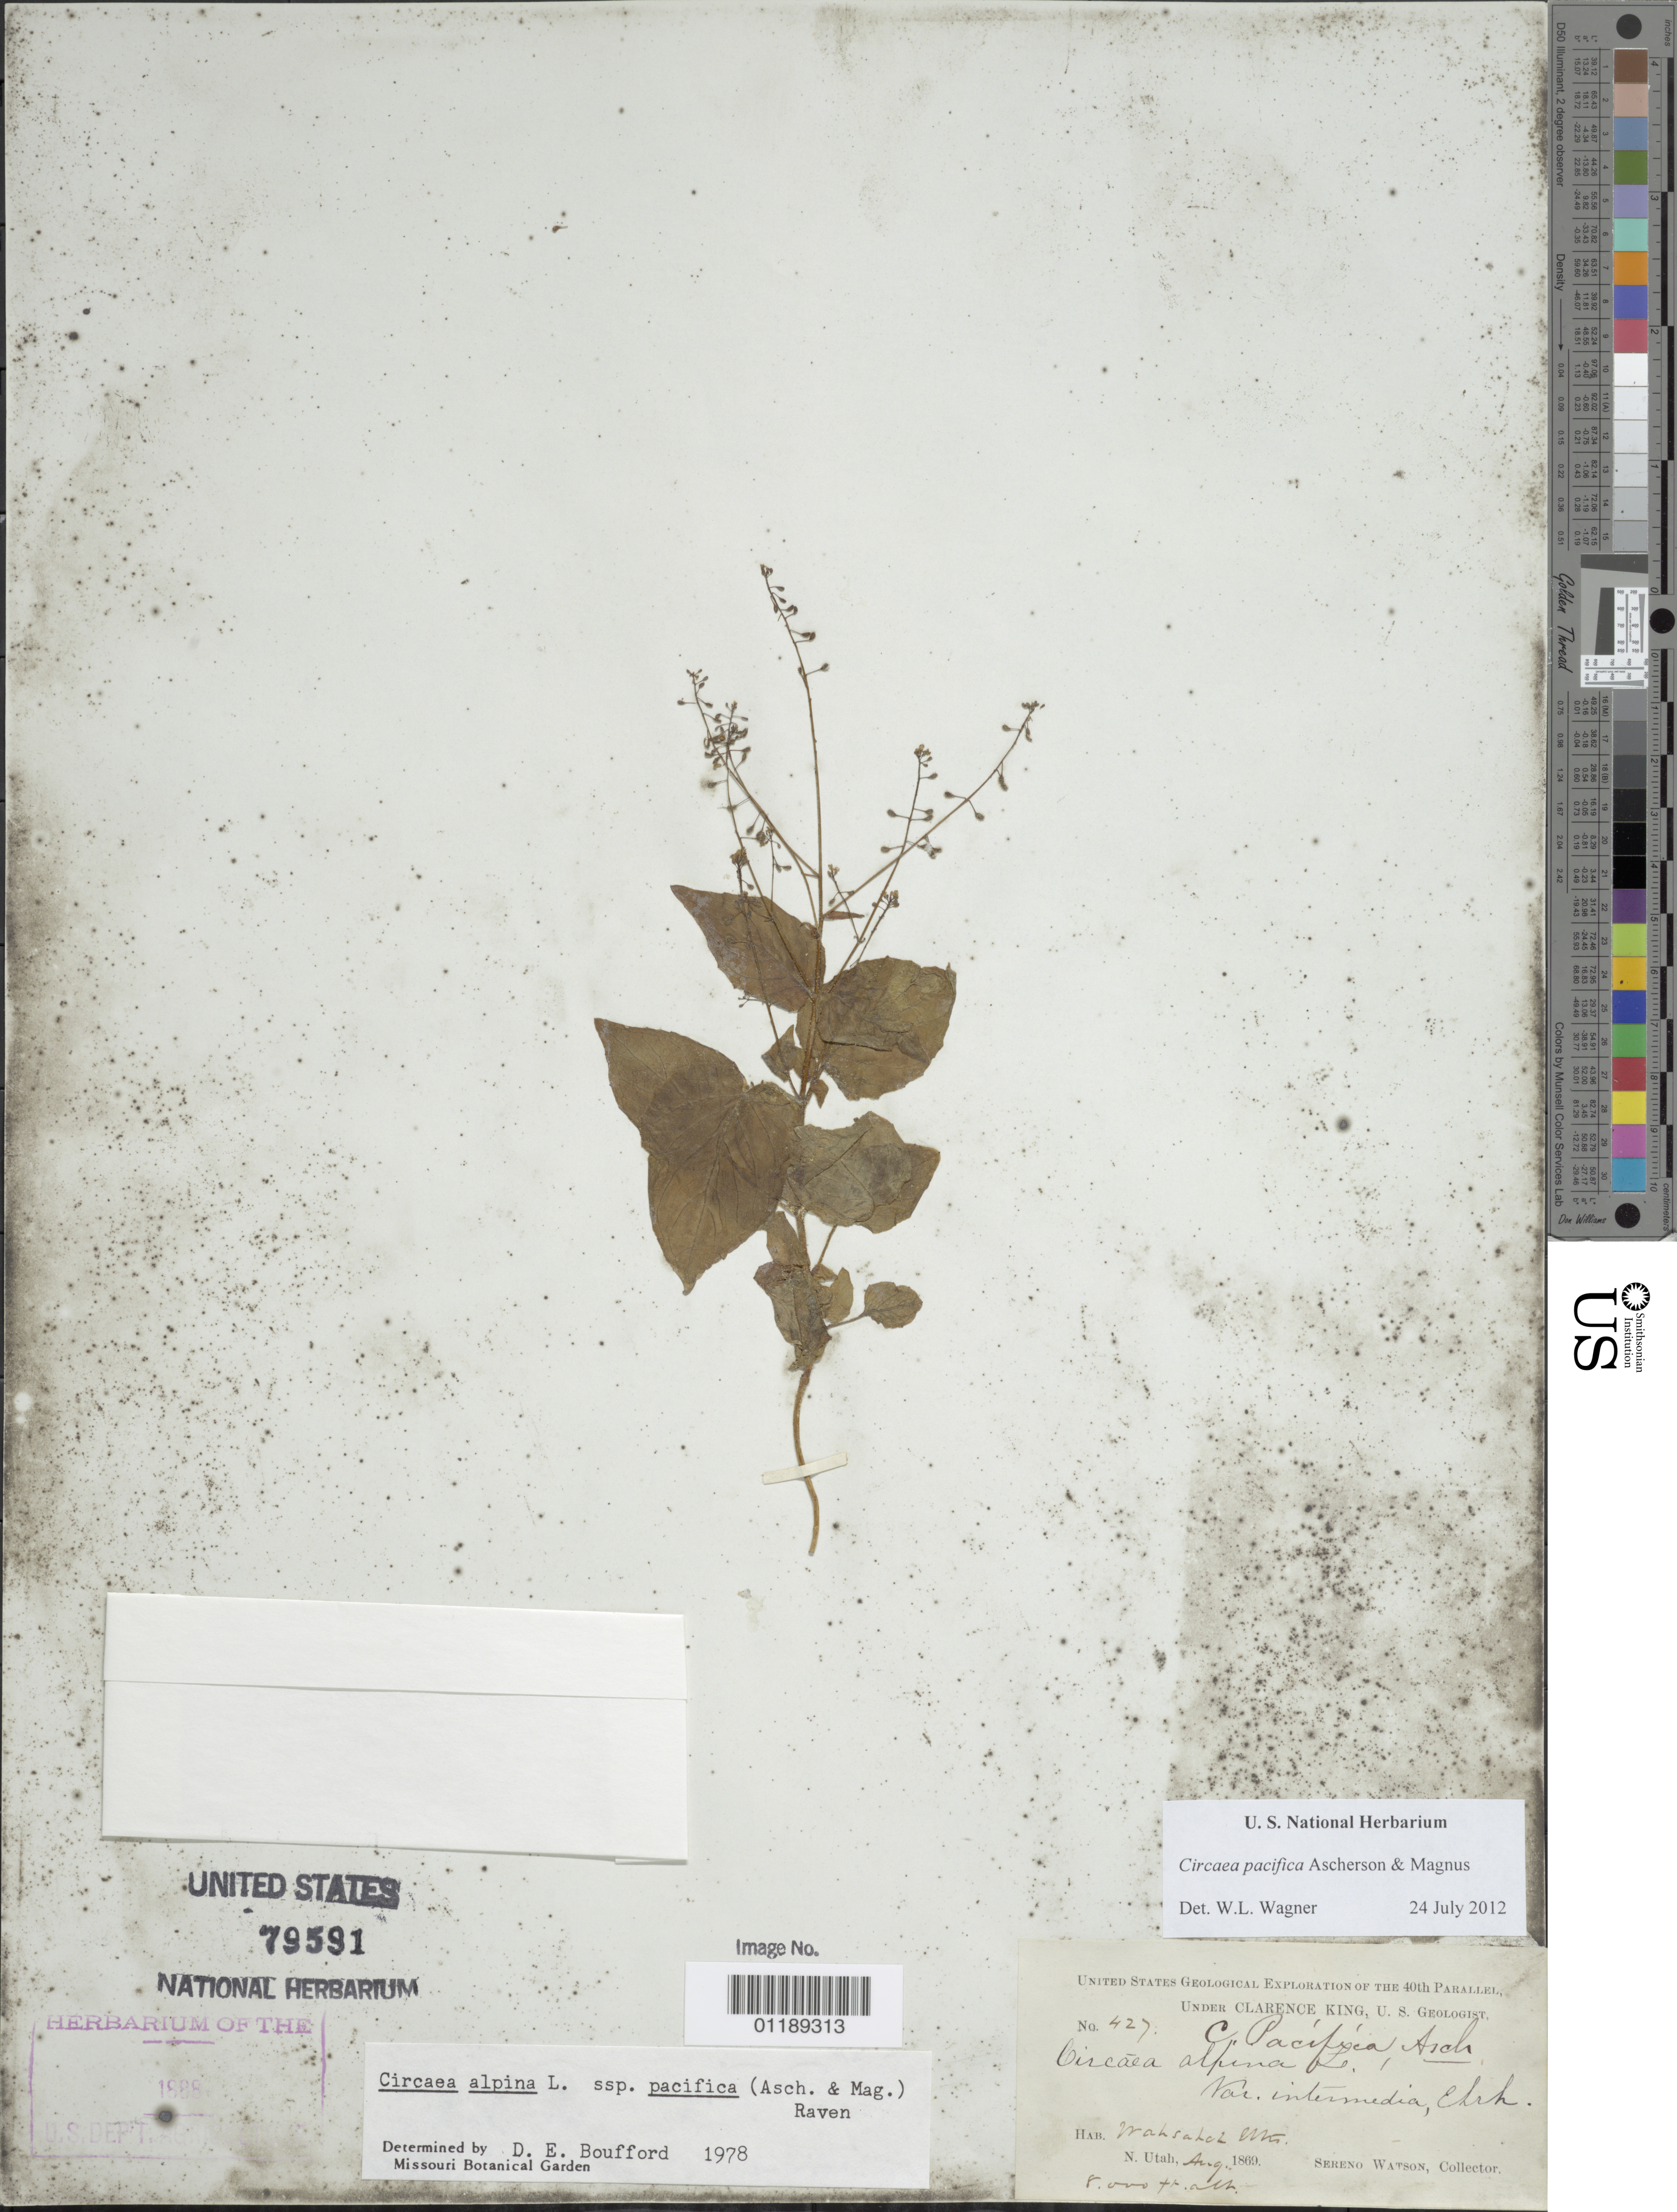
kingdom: Plantae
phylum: Tracheophyta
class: Magnoliopsida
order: Myrtales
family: Onagraceae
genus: Circaea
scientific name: Circaea pacifica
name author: Asch. & Magnus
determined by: Wagner, W. L., (BOT), Smithsonian Institution - National Museum of Natural History (UNITED STATES)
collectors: S. Watson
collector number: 427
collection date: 1869-08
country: United States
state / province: Utah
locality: Wasatch Mts., N. Utah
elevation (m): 2438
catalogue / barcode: US 79591